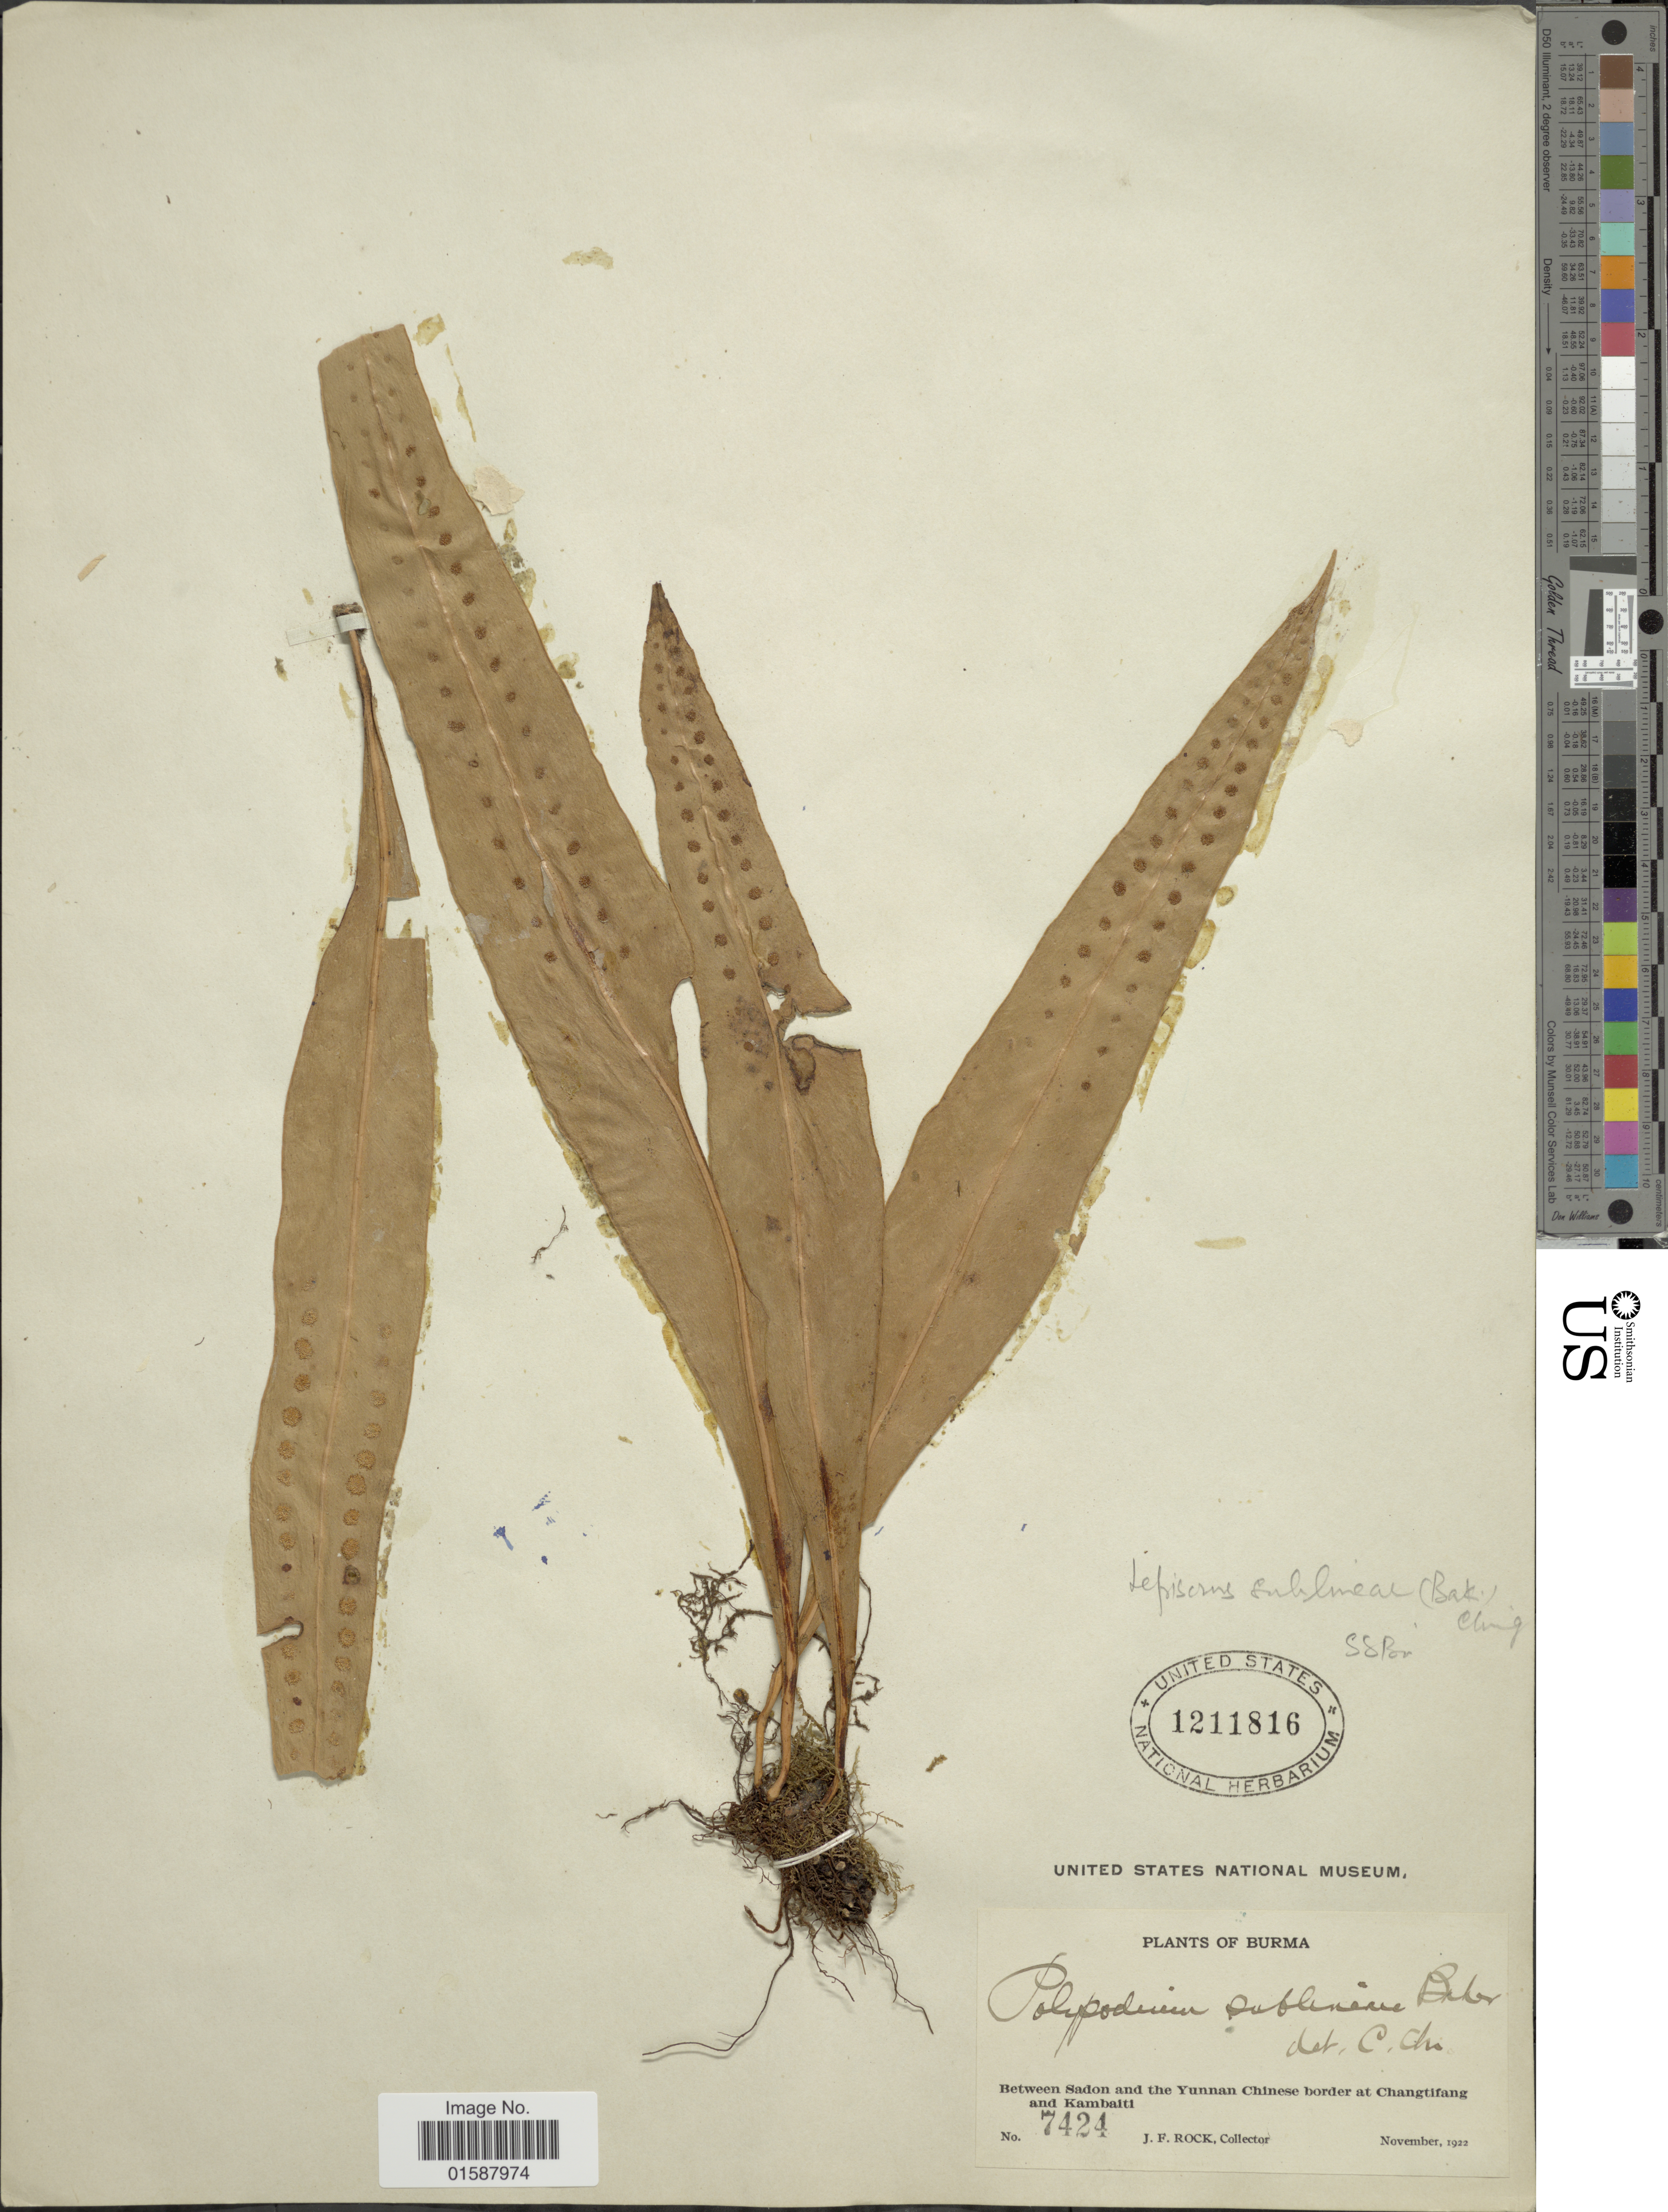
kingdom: Plantae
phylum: Tracheophyta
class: Polypodiopsida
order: Polypodiales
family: Polypodiaceae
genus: Lepisorus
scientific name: Lepisorus sublinearis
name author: (Baker ex Takeda) Ching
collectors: J. Rock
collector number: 7424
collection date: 1922-11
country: Myanmar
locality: Burma. Between Sadon and the Yunnan Chinese border at Changtifang and Kambaiti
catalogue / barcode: US 1211816